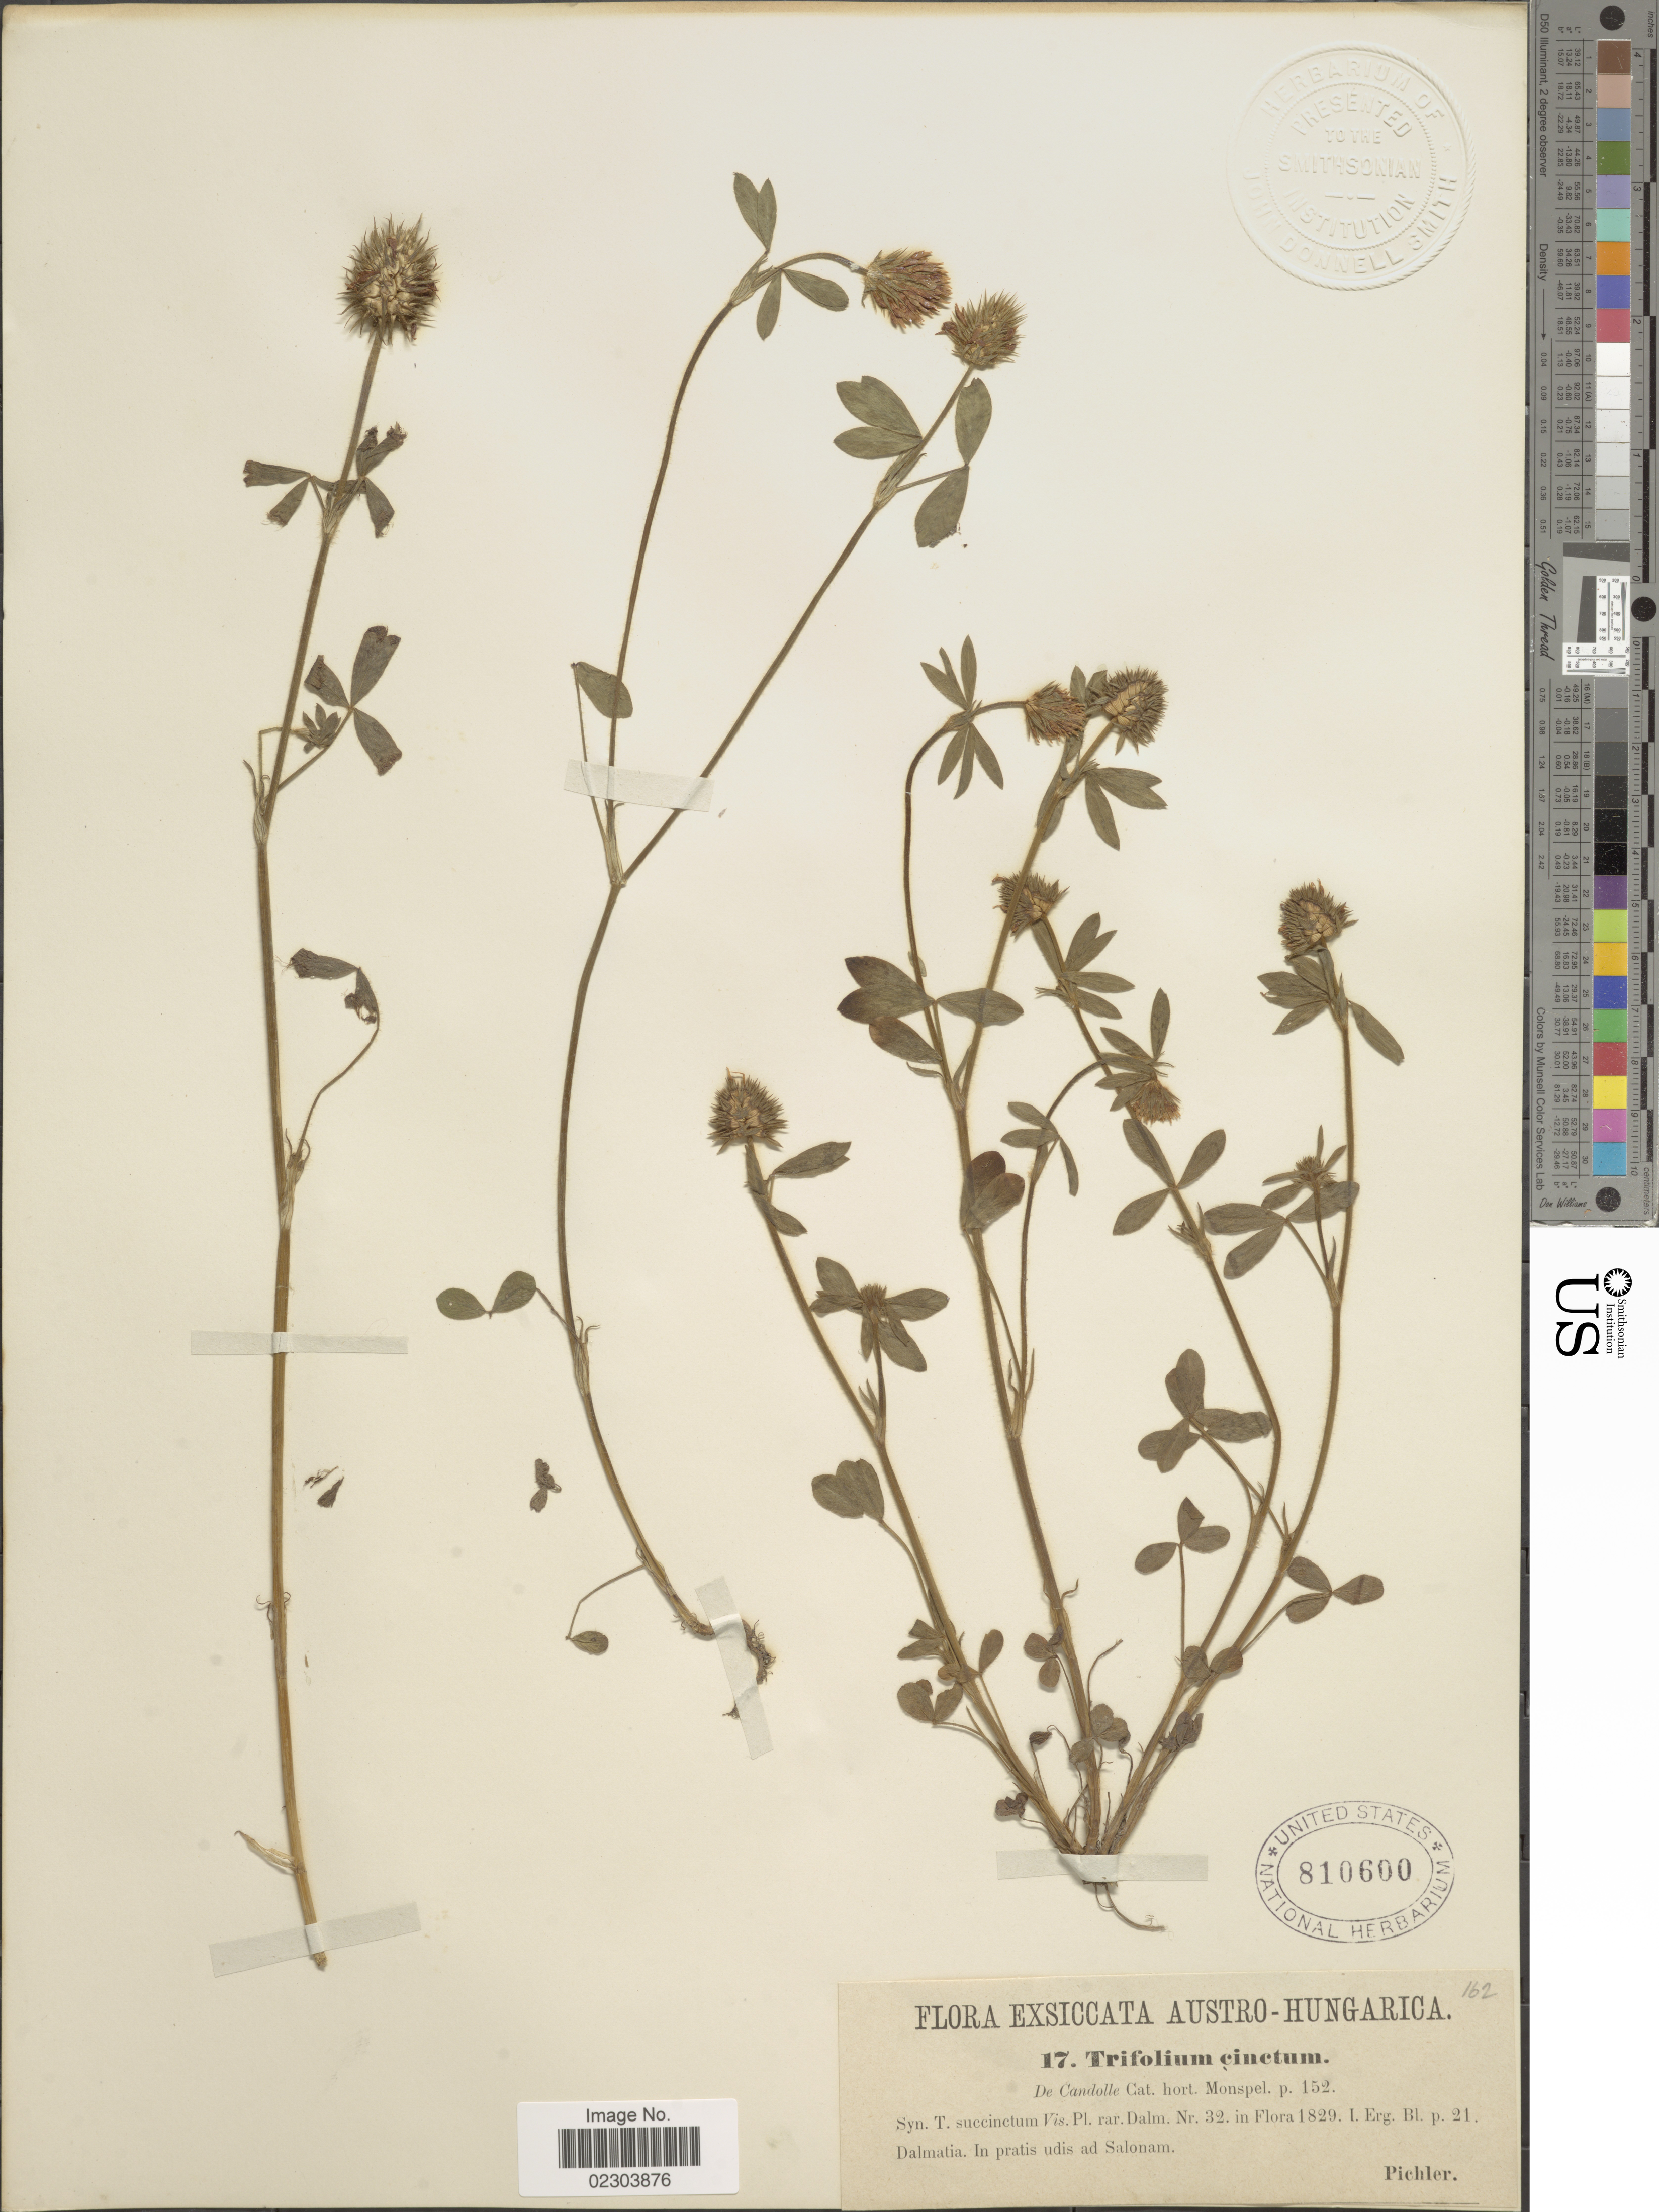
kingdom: Plantae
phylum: Tracheophyta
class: Magnoliopsida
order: Fabales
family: Fabaceae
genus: Trifolium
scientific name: Trifolium cinctum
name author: DC.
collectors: Pichler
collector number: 17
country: Croatia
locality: Austro-Hungarica, Dalmatia, in pratis udis ad Salonam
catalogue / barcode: US 810600